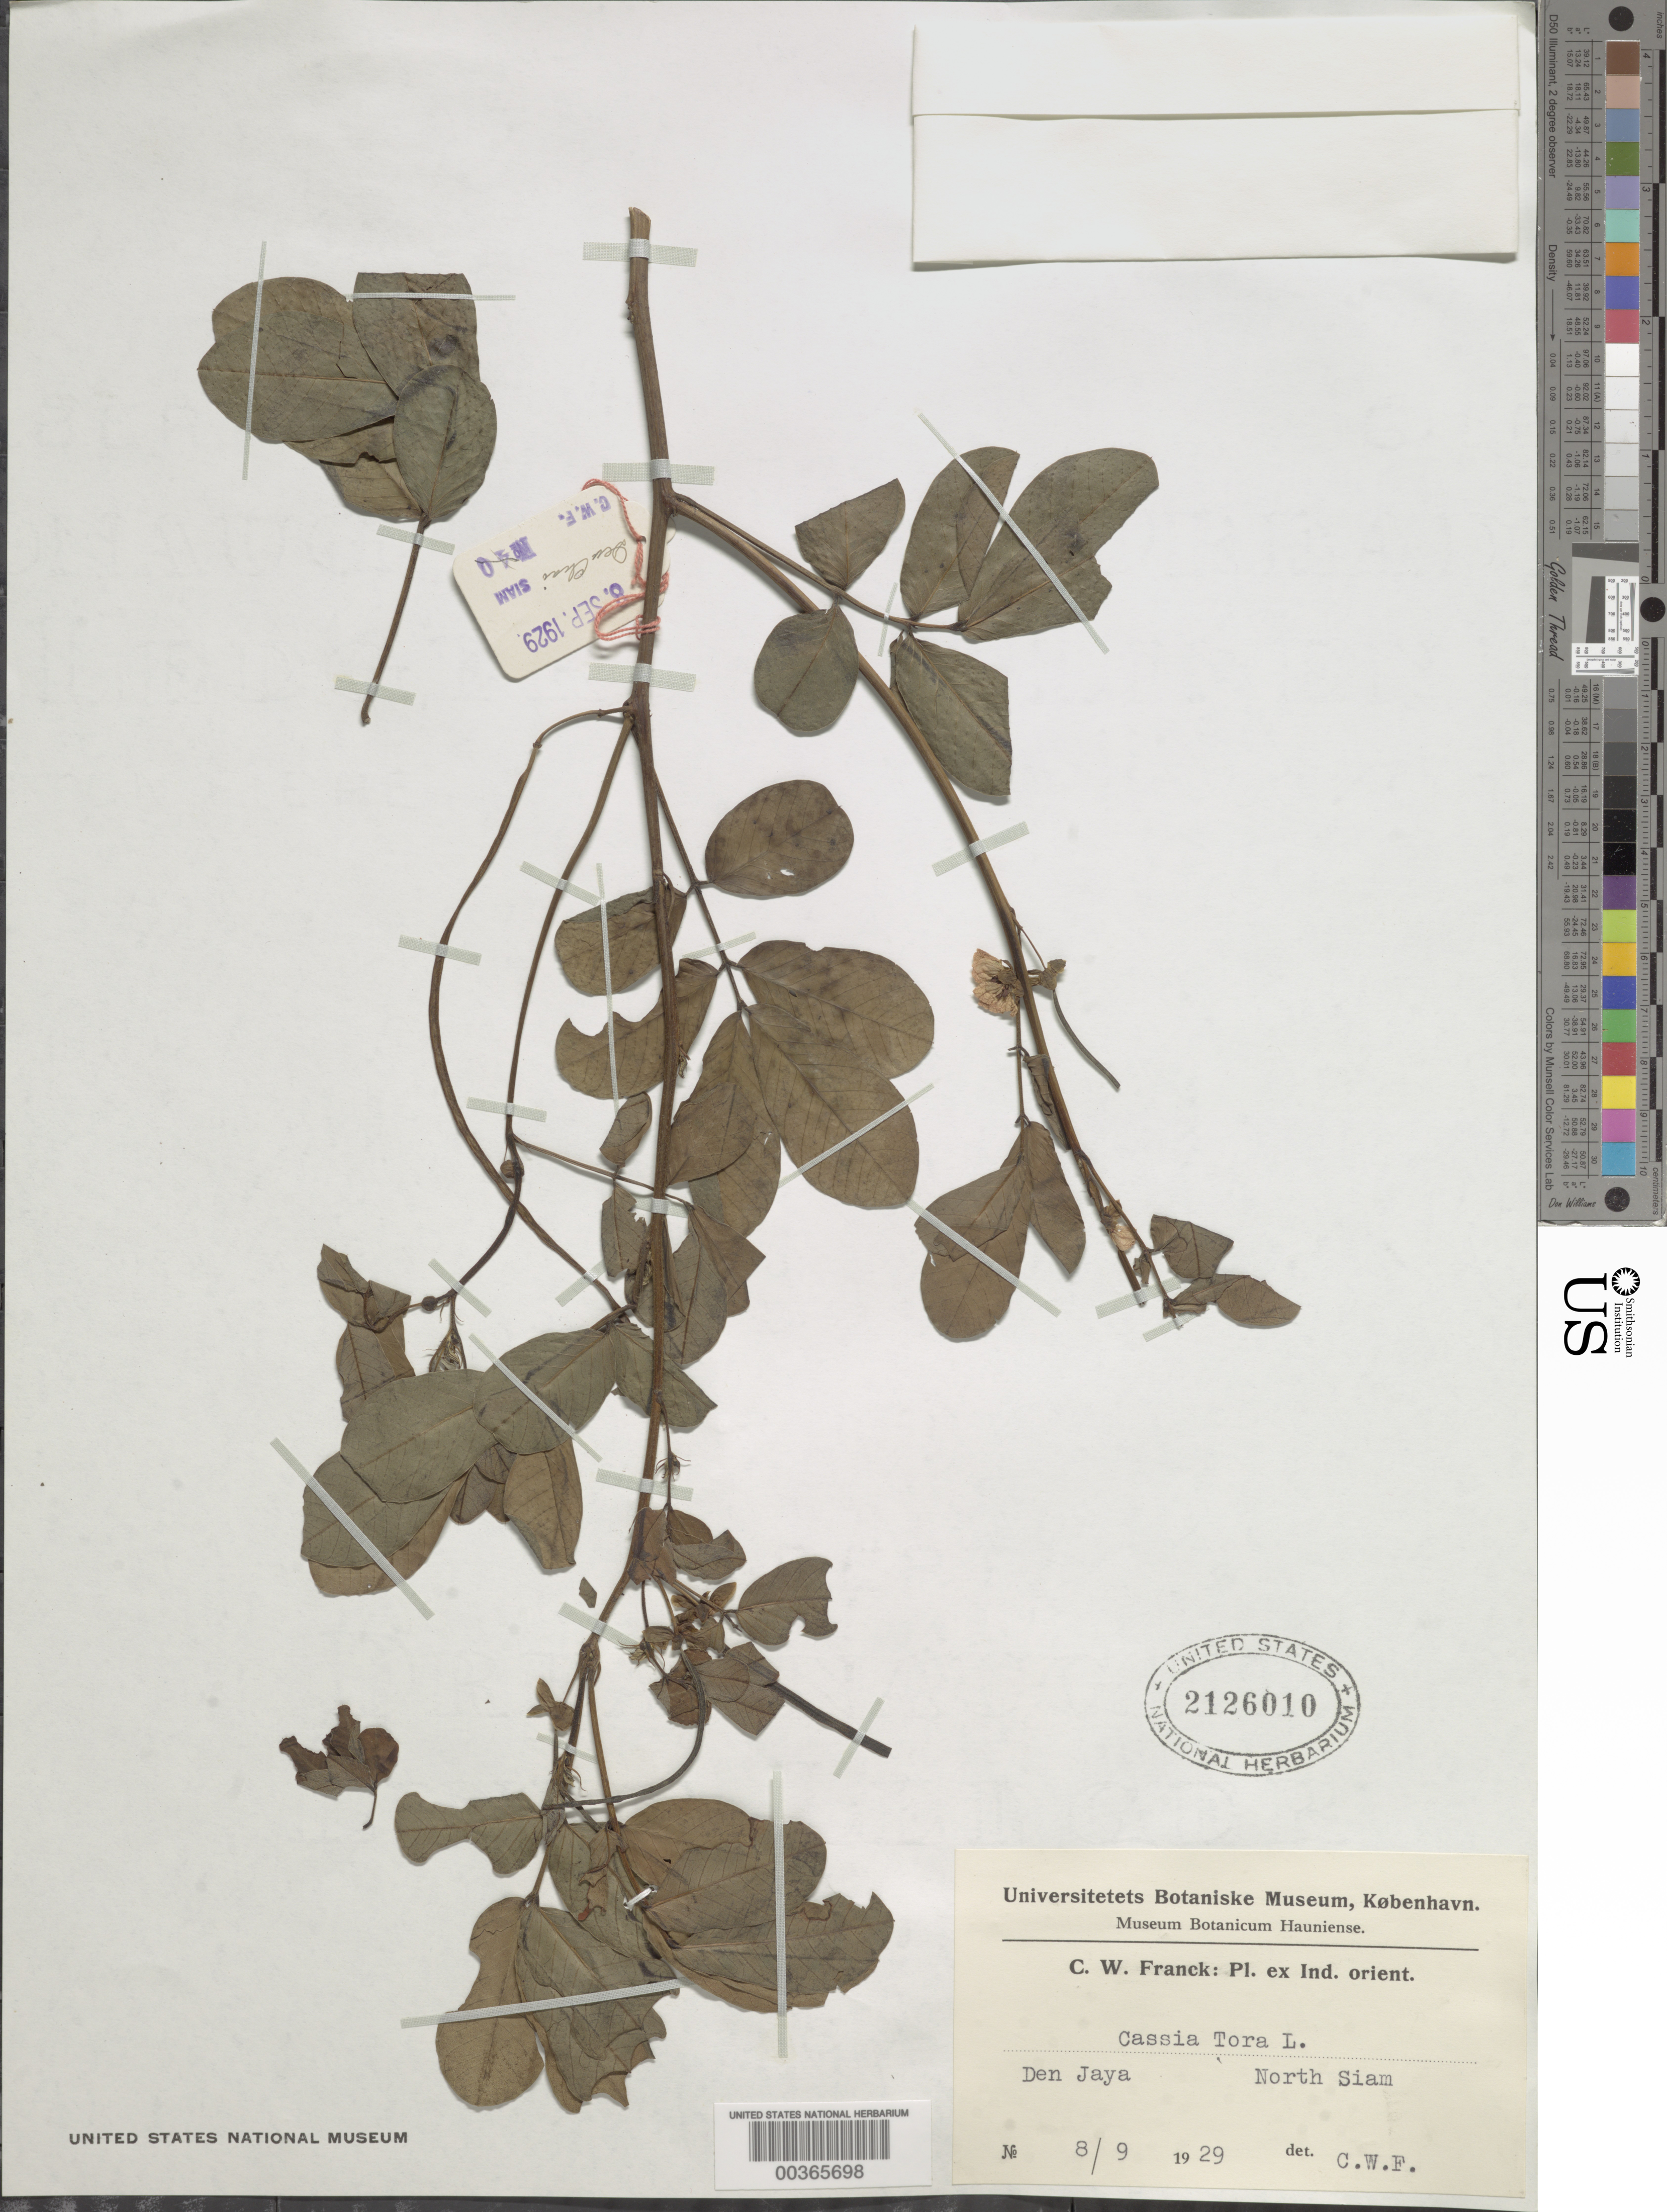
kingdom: Plantae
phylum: Tracheophyta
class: Magnoliopsida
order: Fabales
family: Fabaceae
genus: Senna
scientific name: Senna obtusifolia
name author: (L.) H.S. Irwin & Barneby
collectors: C. Franck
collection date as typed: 08 Sep 1929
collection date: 1929-09-08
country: Thailand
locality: Den jaya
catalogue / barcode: US 2126010